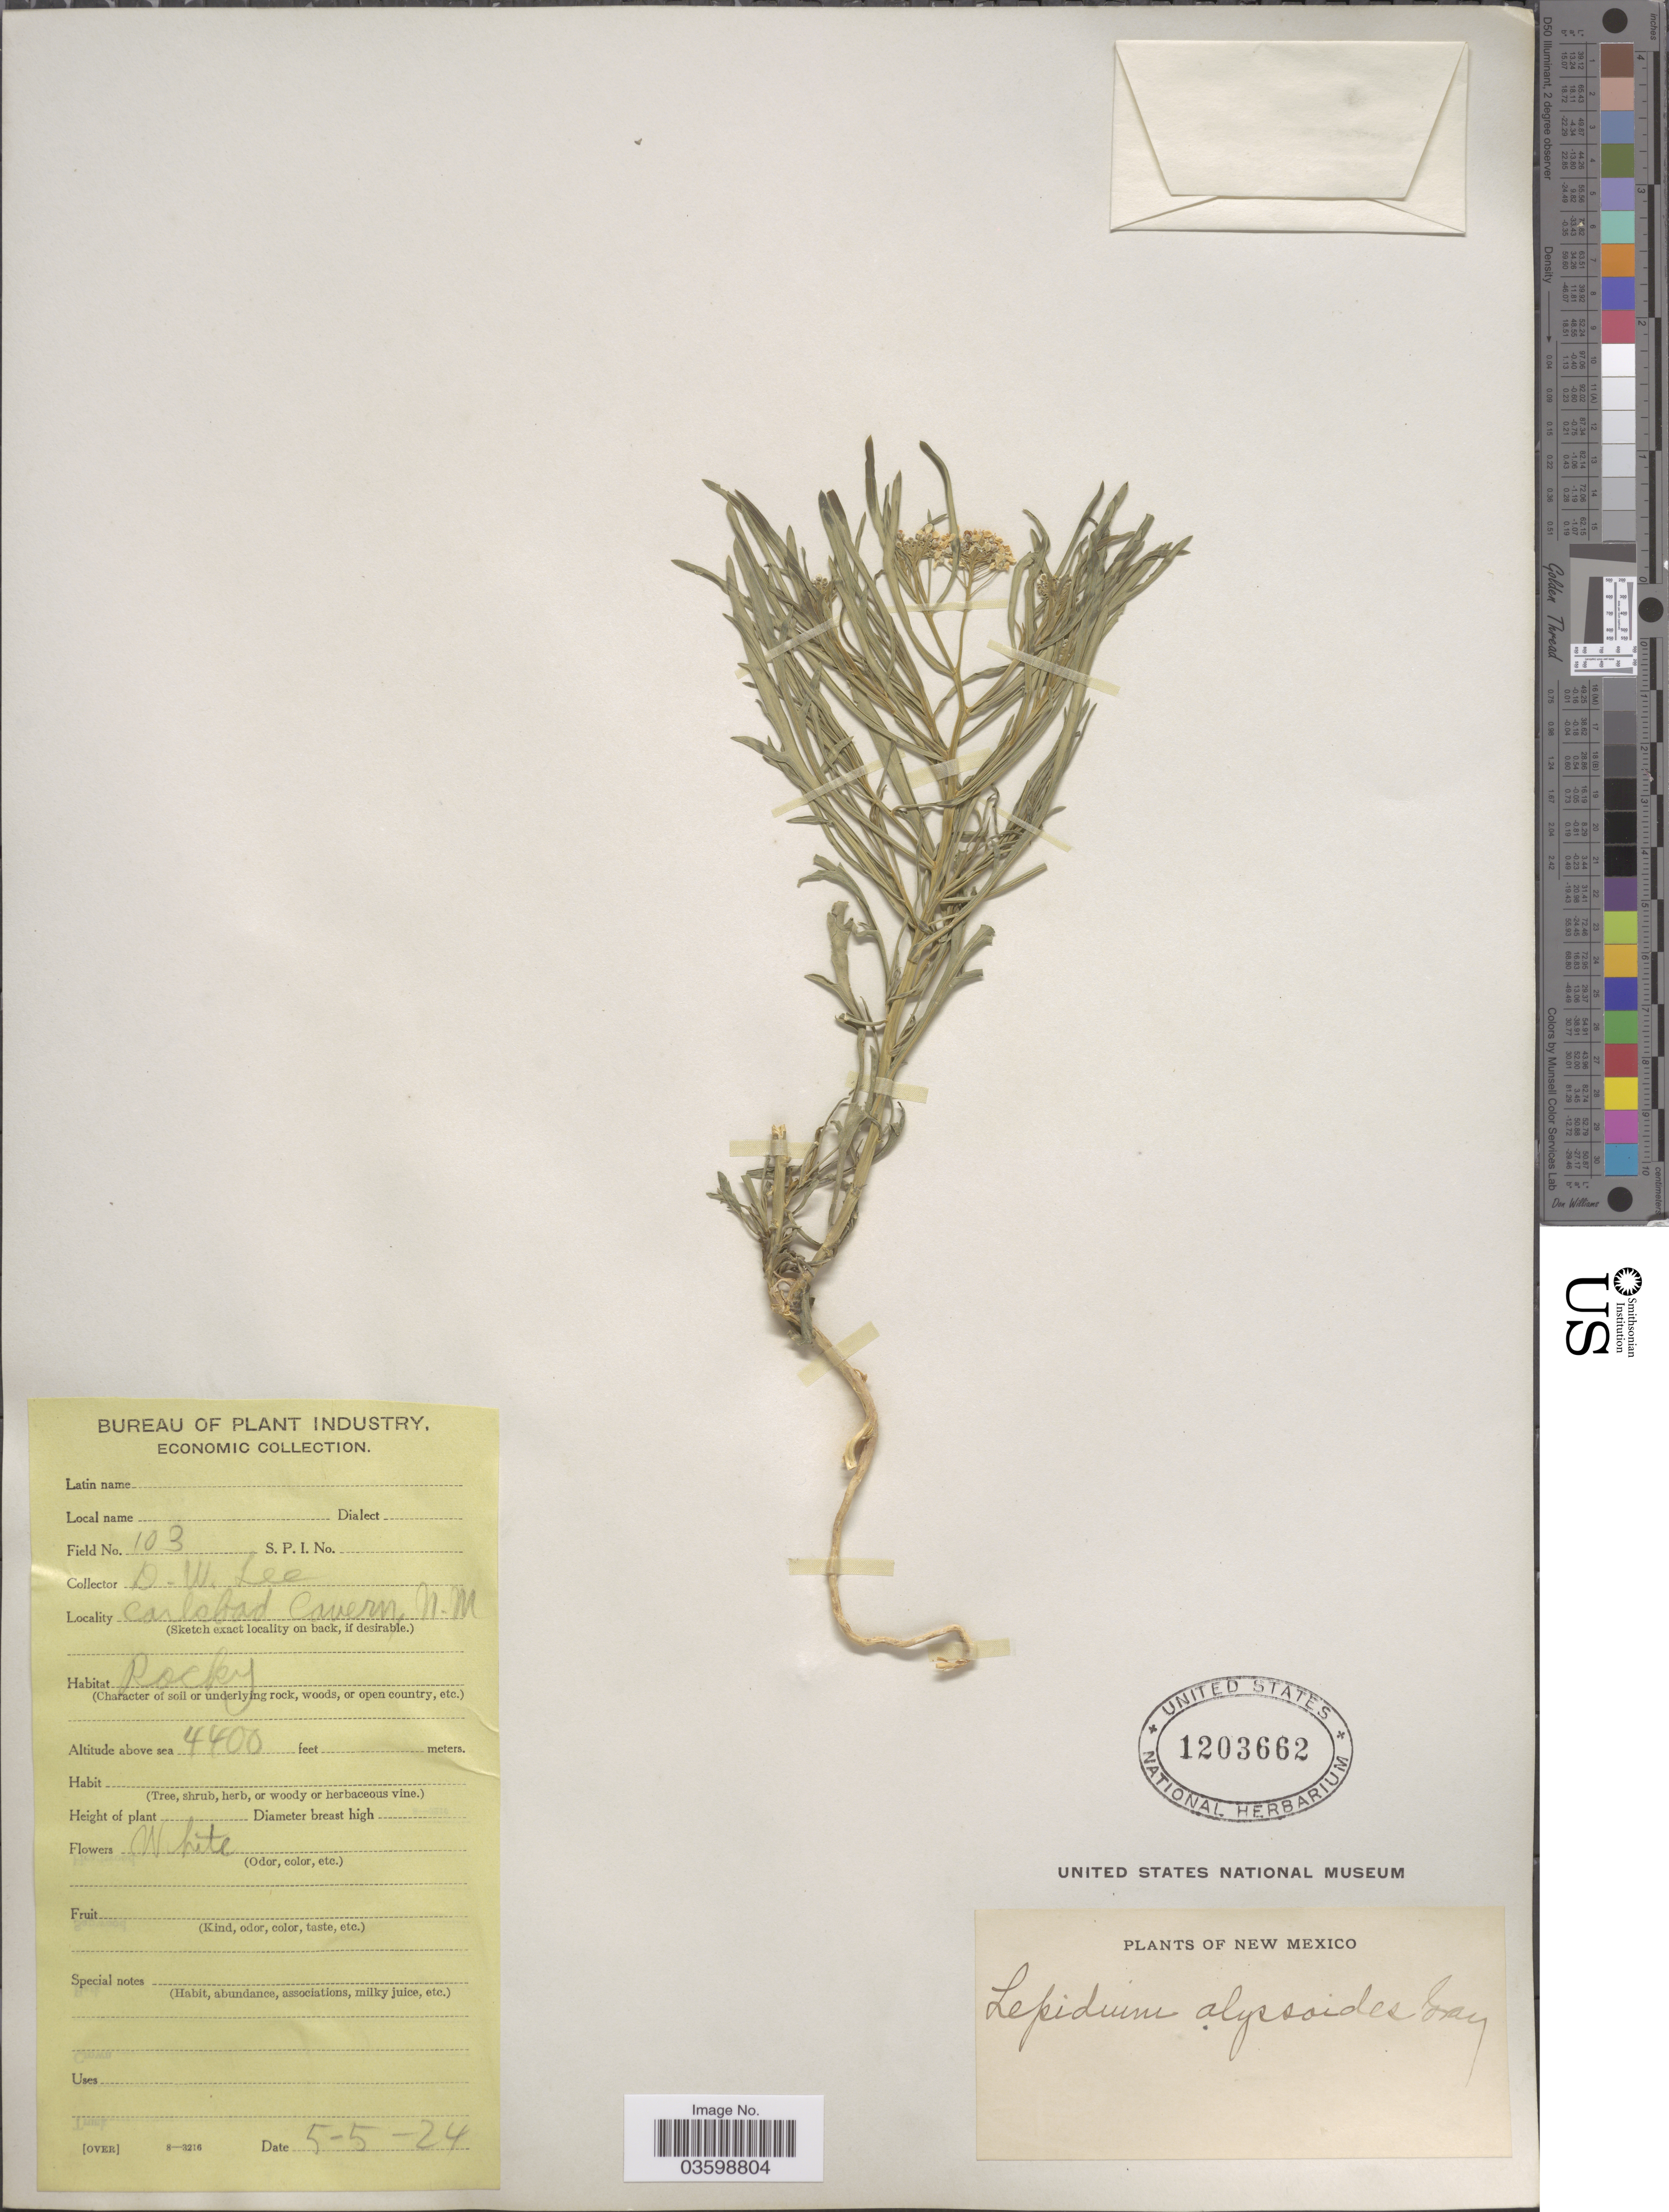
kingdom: Plantae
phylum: Tracheophyta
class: Magnoliopsida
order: Brassicales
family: Brassicaceae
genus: Lepidium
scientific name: Lepidium montanum var. alyssoides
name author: (A. Gray) M.E. Jones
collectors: D. Lee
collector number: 103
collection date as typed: Transcribed d/m/y: 5/5/24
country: United States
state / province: New Mexico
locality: Carlsbad Cavern.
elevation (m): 1341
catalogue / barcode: US 1203662